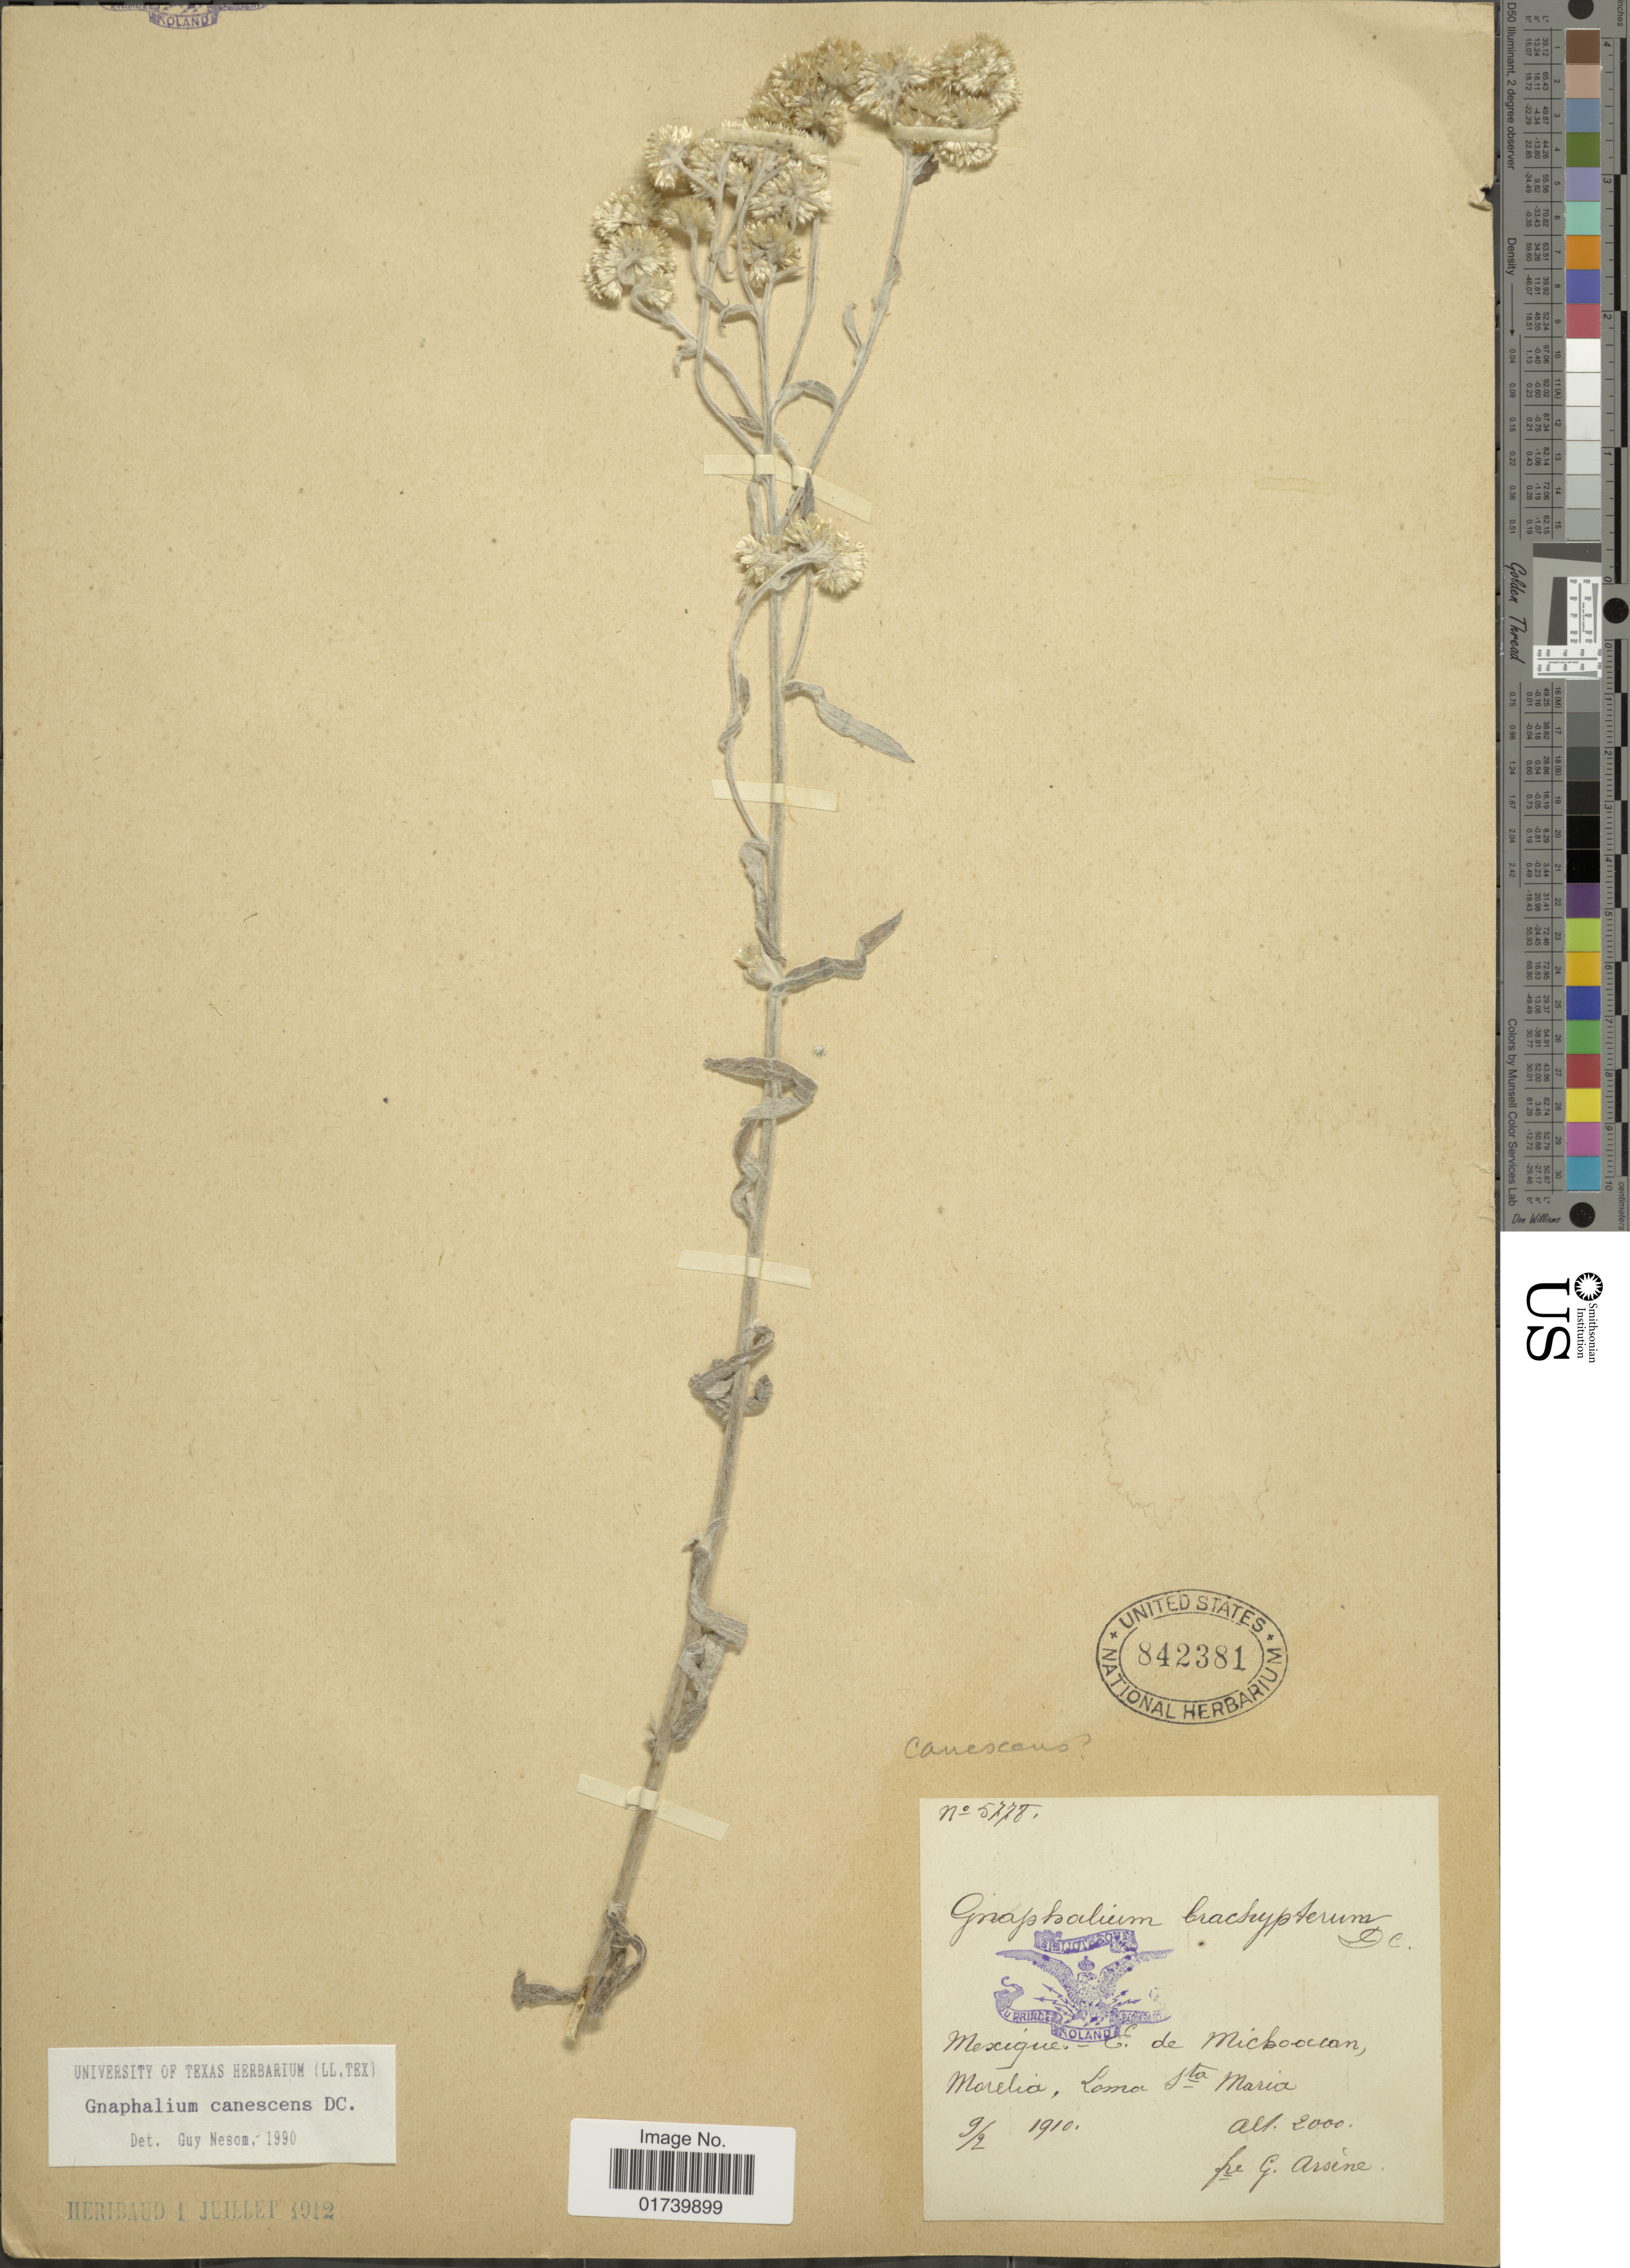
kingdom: Plantae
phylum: Tracheophyta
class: Magnoliopsida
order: Asterales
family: Asteraceae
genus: Pseudognaphalium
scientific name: Pseudognaphalium canescens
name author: (DC.) Anderb.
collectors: Bro. G. Arsène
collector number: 5778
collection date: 1910-02-09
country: Mexico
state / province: Michoacán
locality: E de Michoacan Morelia, Loma sta. Maria.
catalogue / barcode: US 842381